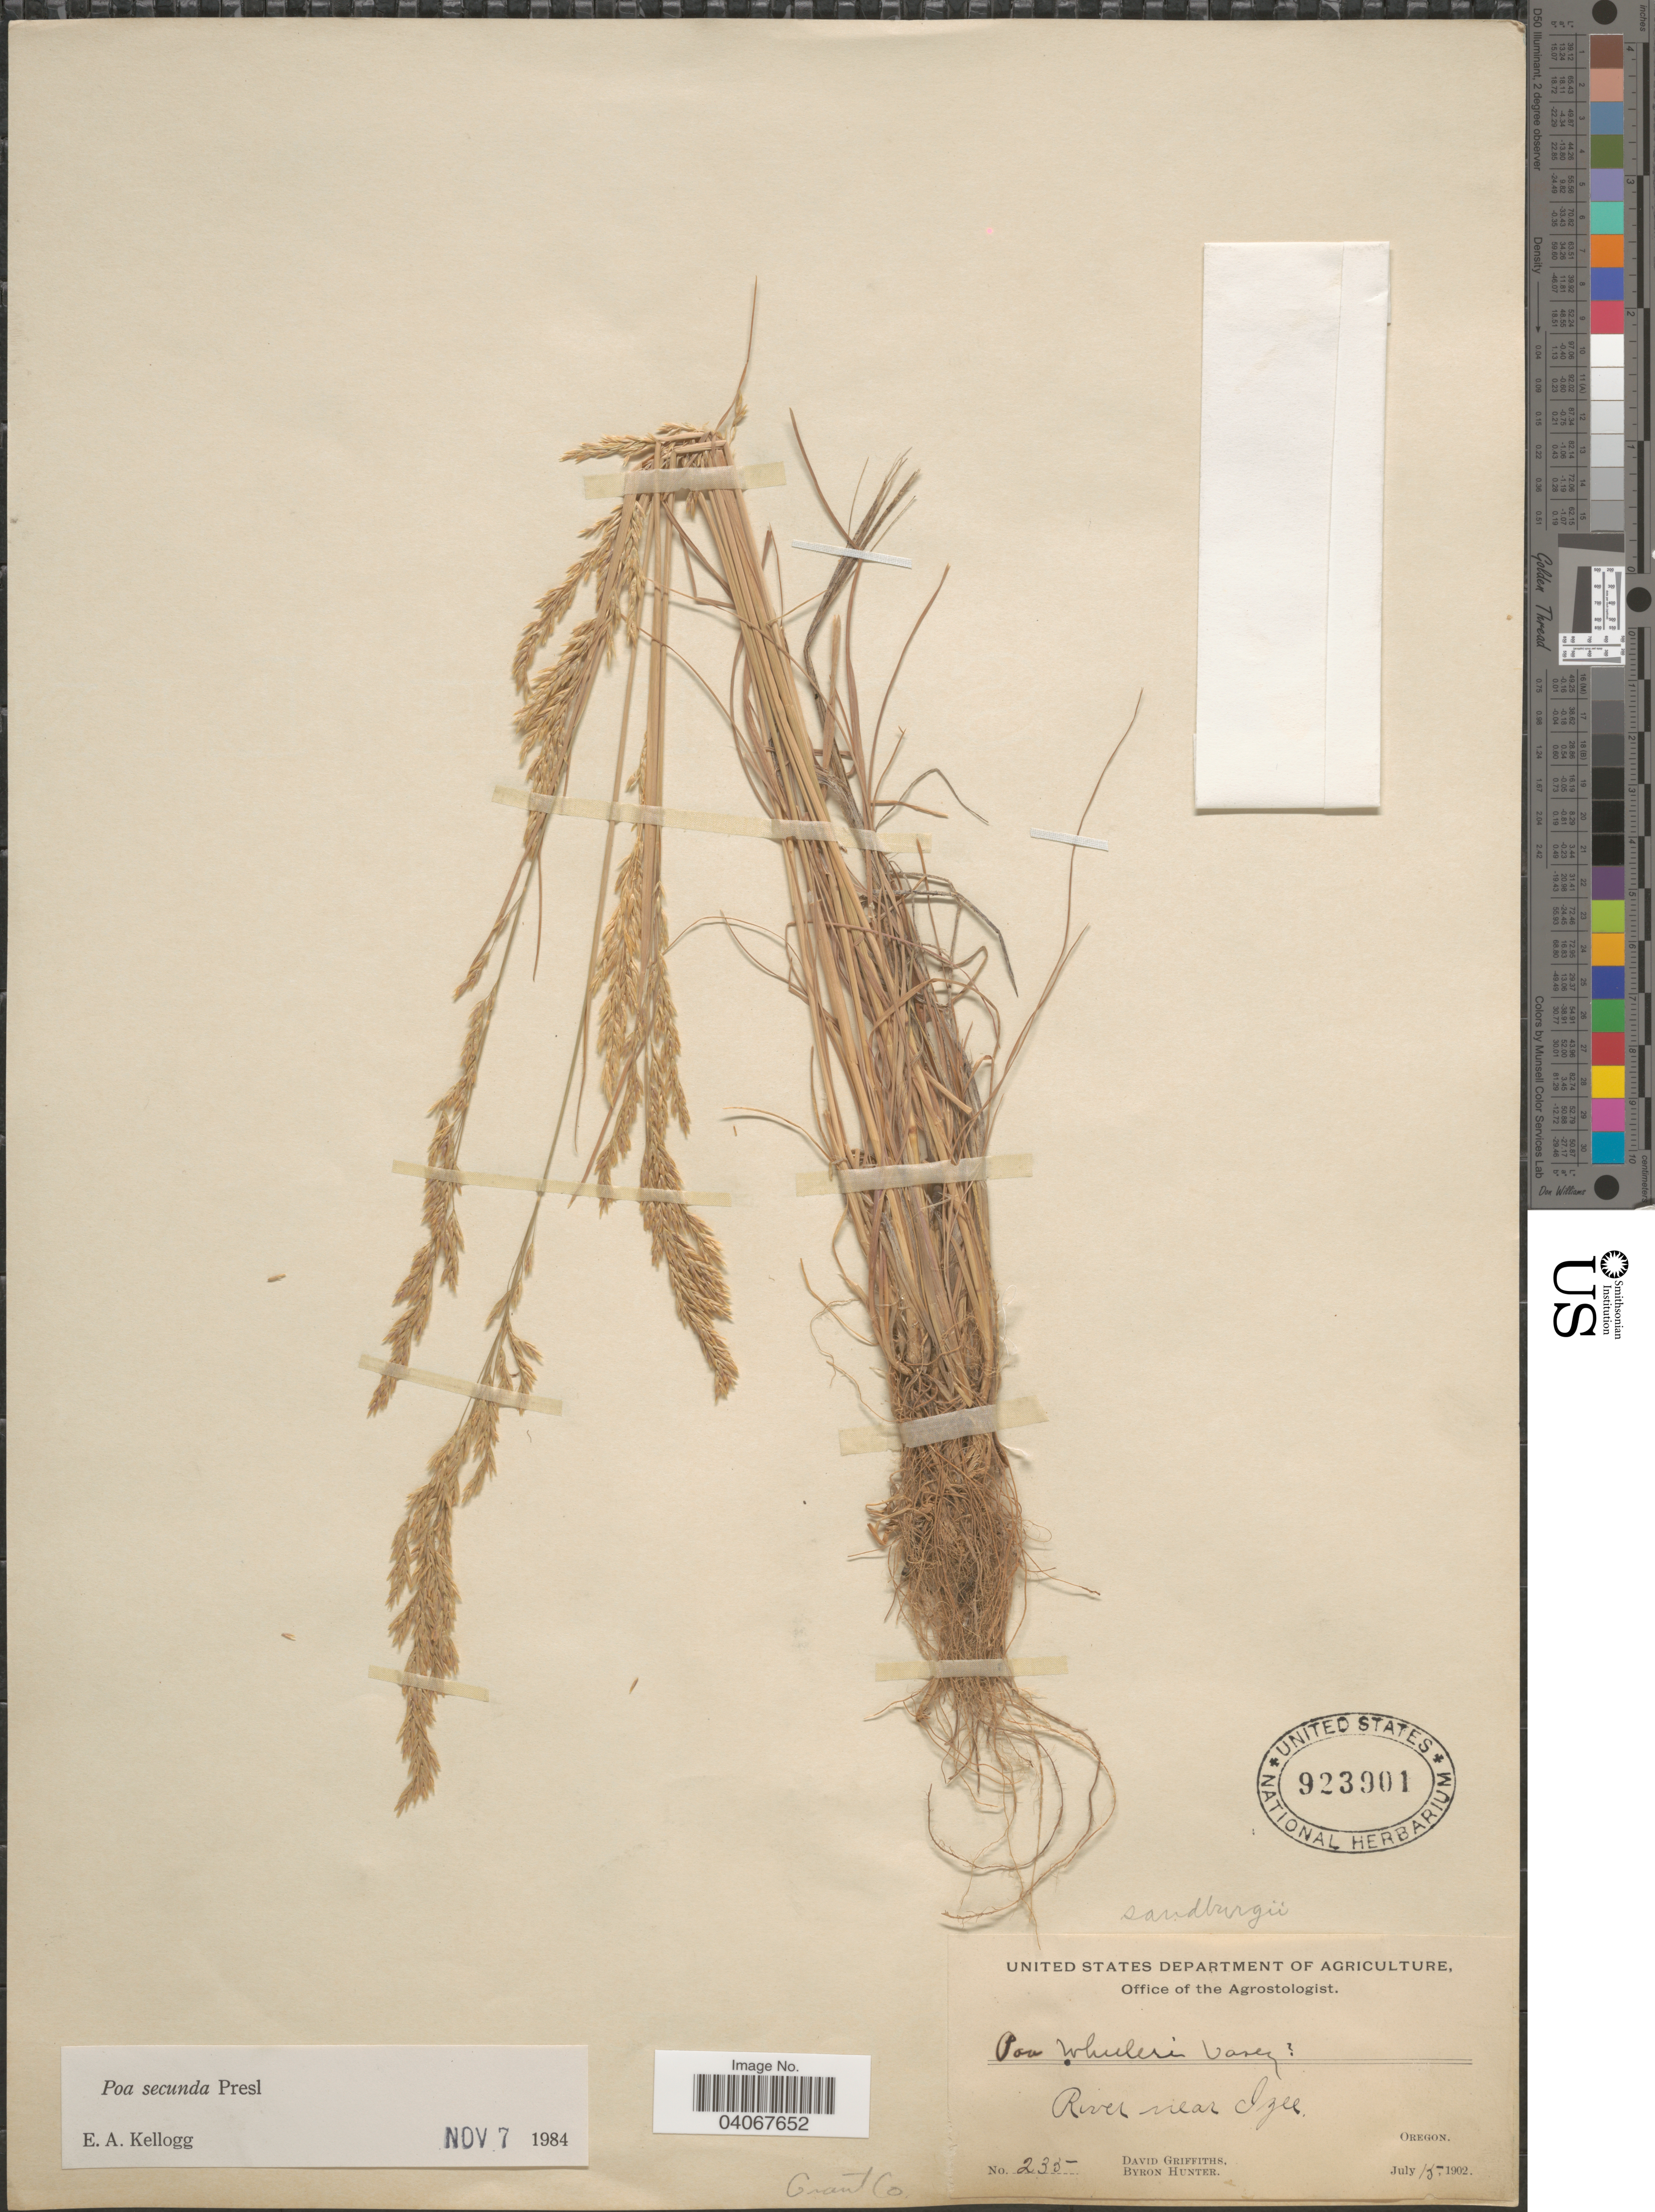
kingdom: Plantae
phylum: Tracheophyta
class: Liliopsida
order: Poales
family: Poaceae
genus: Poa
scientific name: Poa secunda subsp. secunda var. secunda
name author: J. Presl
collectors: D. Griffiths & B. Hunter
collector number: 235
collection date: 1902-07-15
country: United States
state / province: Oregon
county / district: Grant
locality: River near Izee. Grant Co.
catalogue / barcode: US 923901